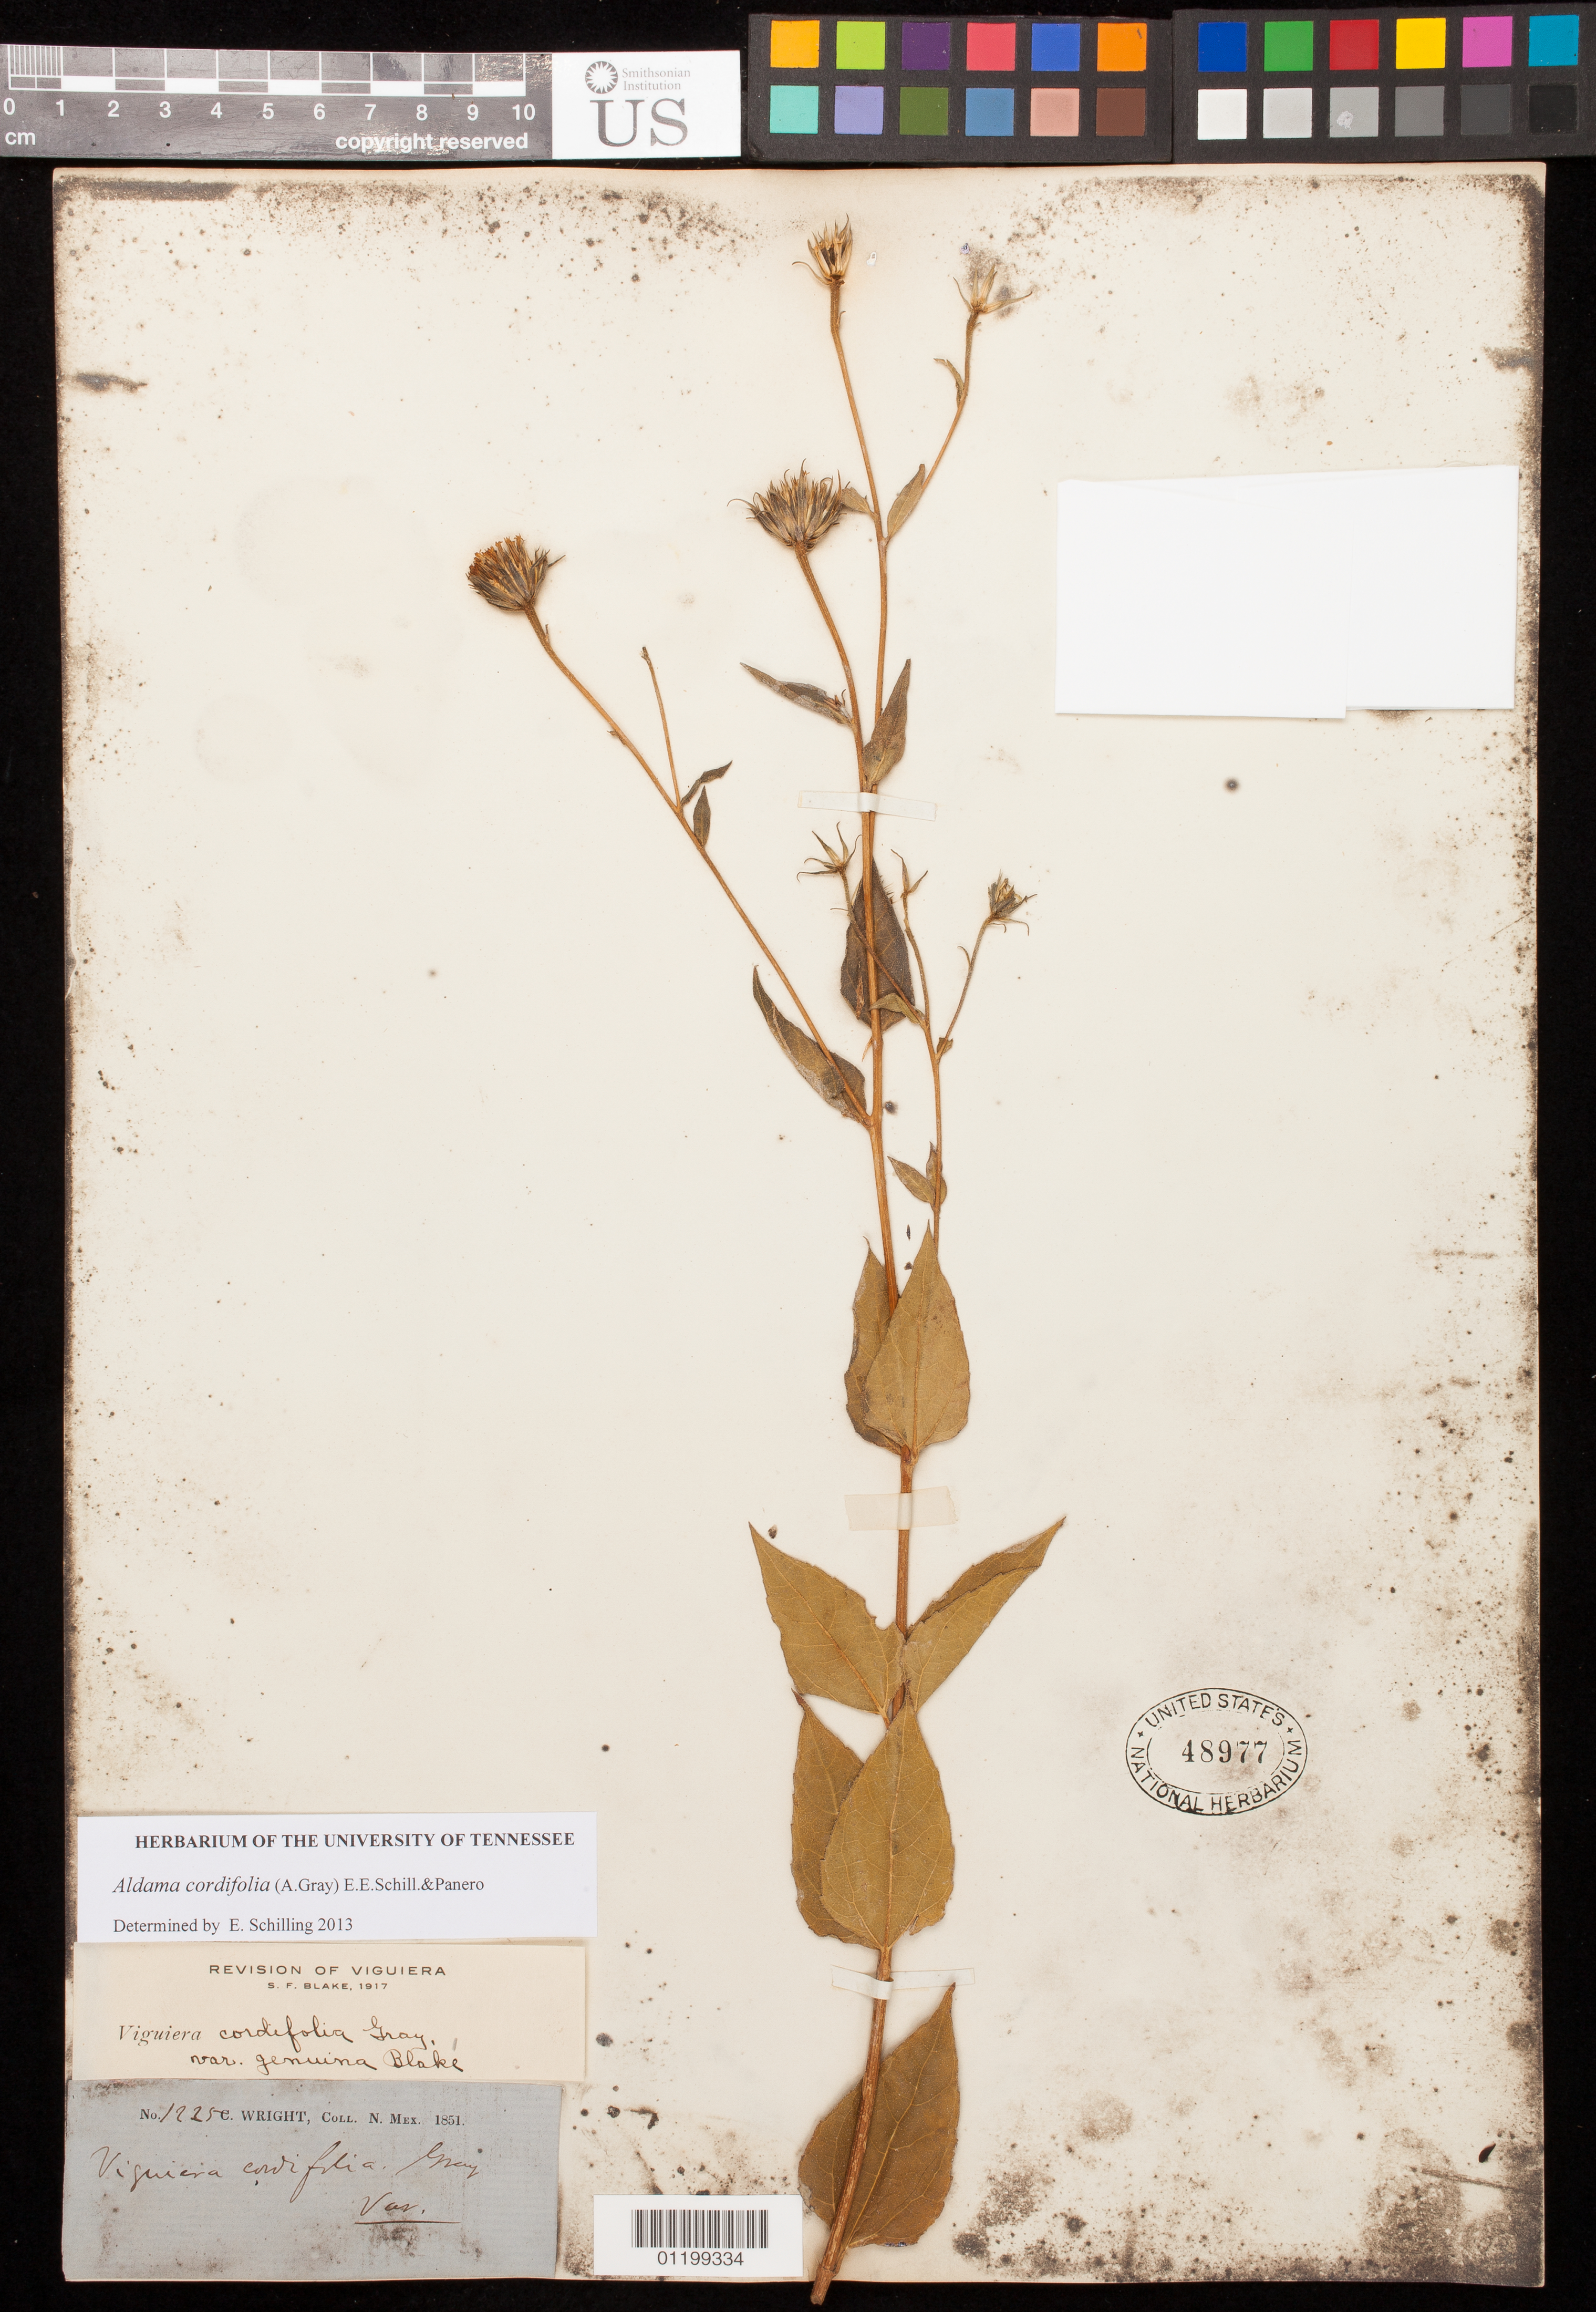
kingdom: Plantae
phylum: Tracheophyta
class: Magnoliopsida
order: Asterales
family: Asteraceae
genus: Aldama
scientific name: Aldama cordifolia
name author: (A. Gray) E.E. Schill. & Panero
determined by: Schilling, E. E.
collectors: C. Wright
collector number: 1225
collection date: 1851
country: United States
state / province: New Mexico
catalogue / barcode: US 48977